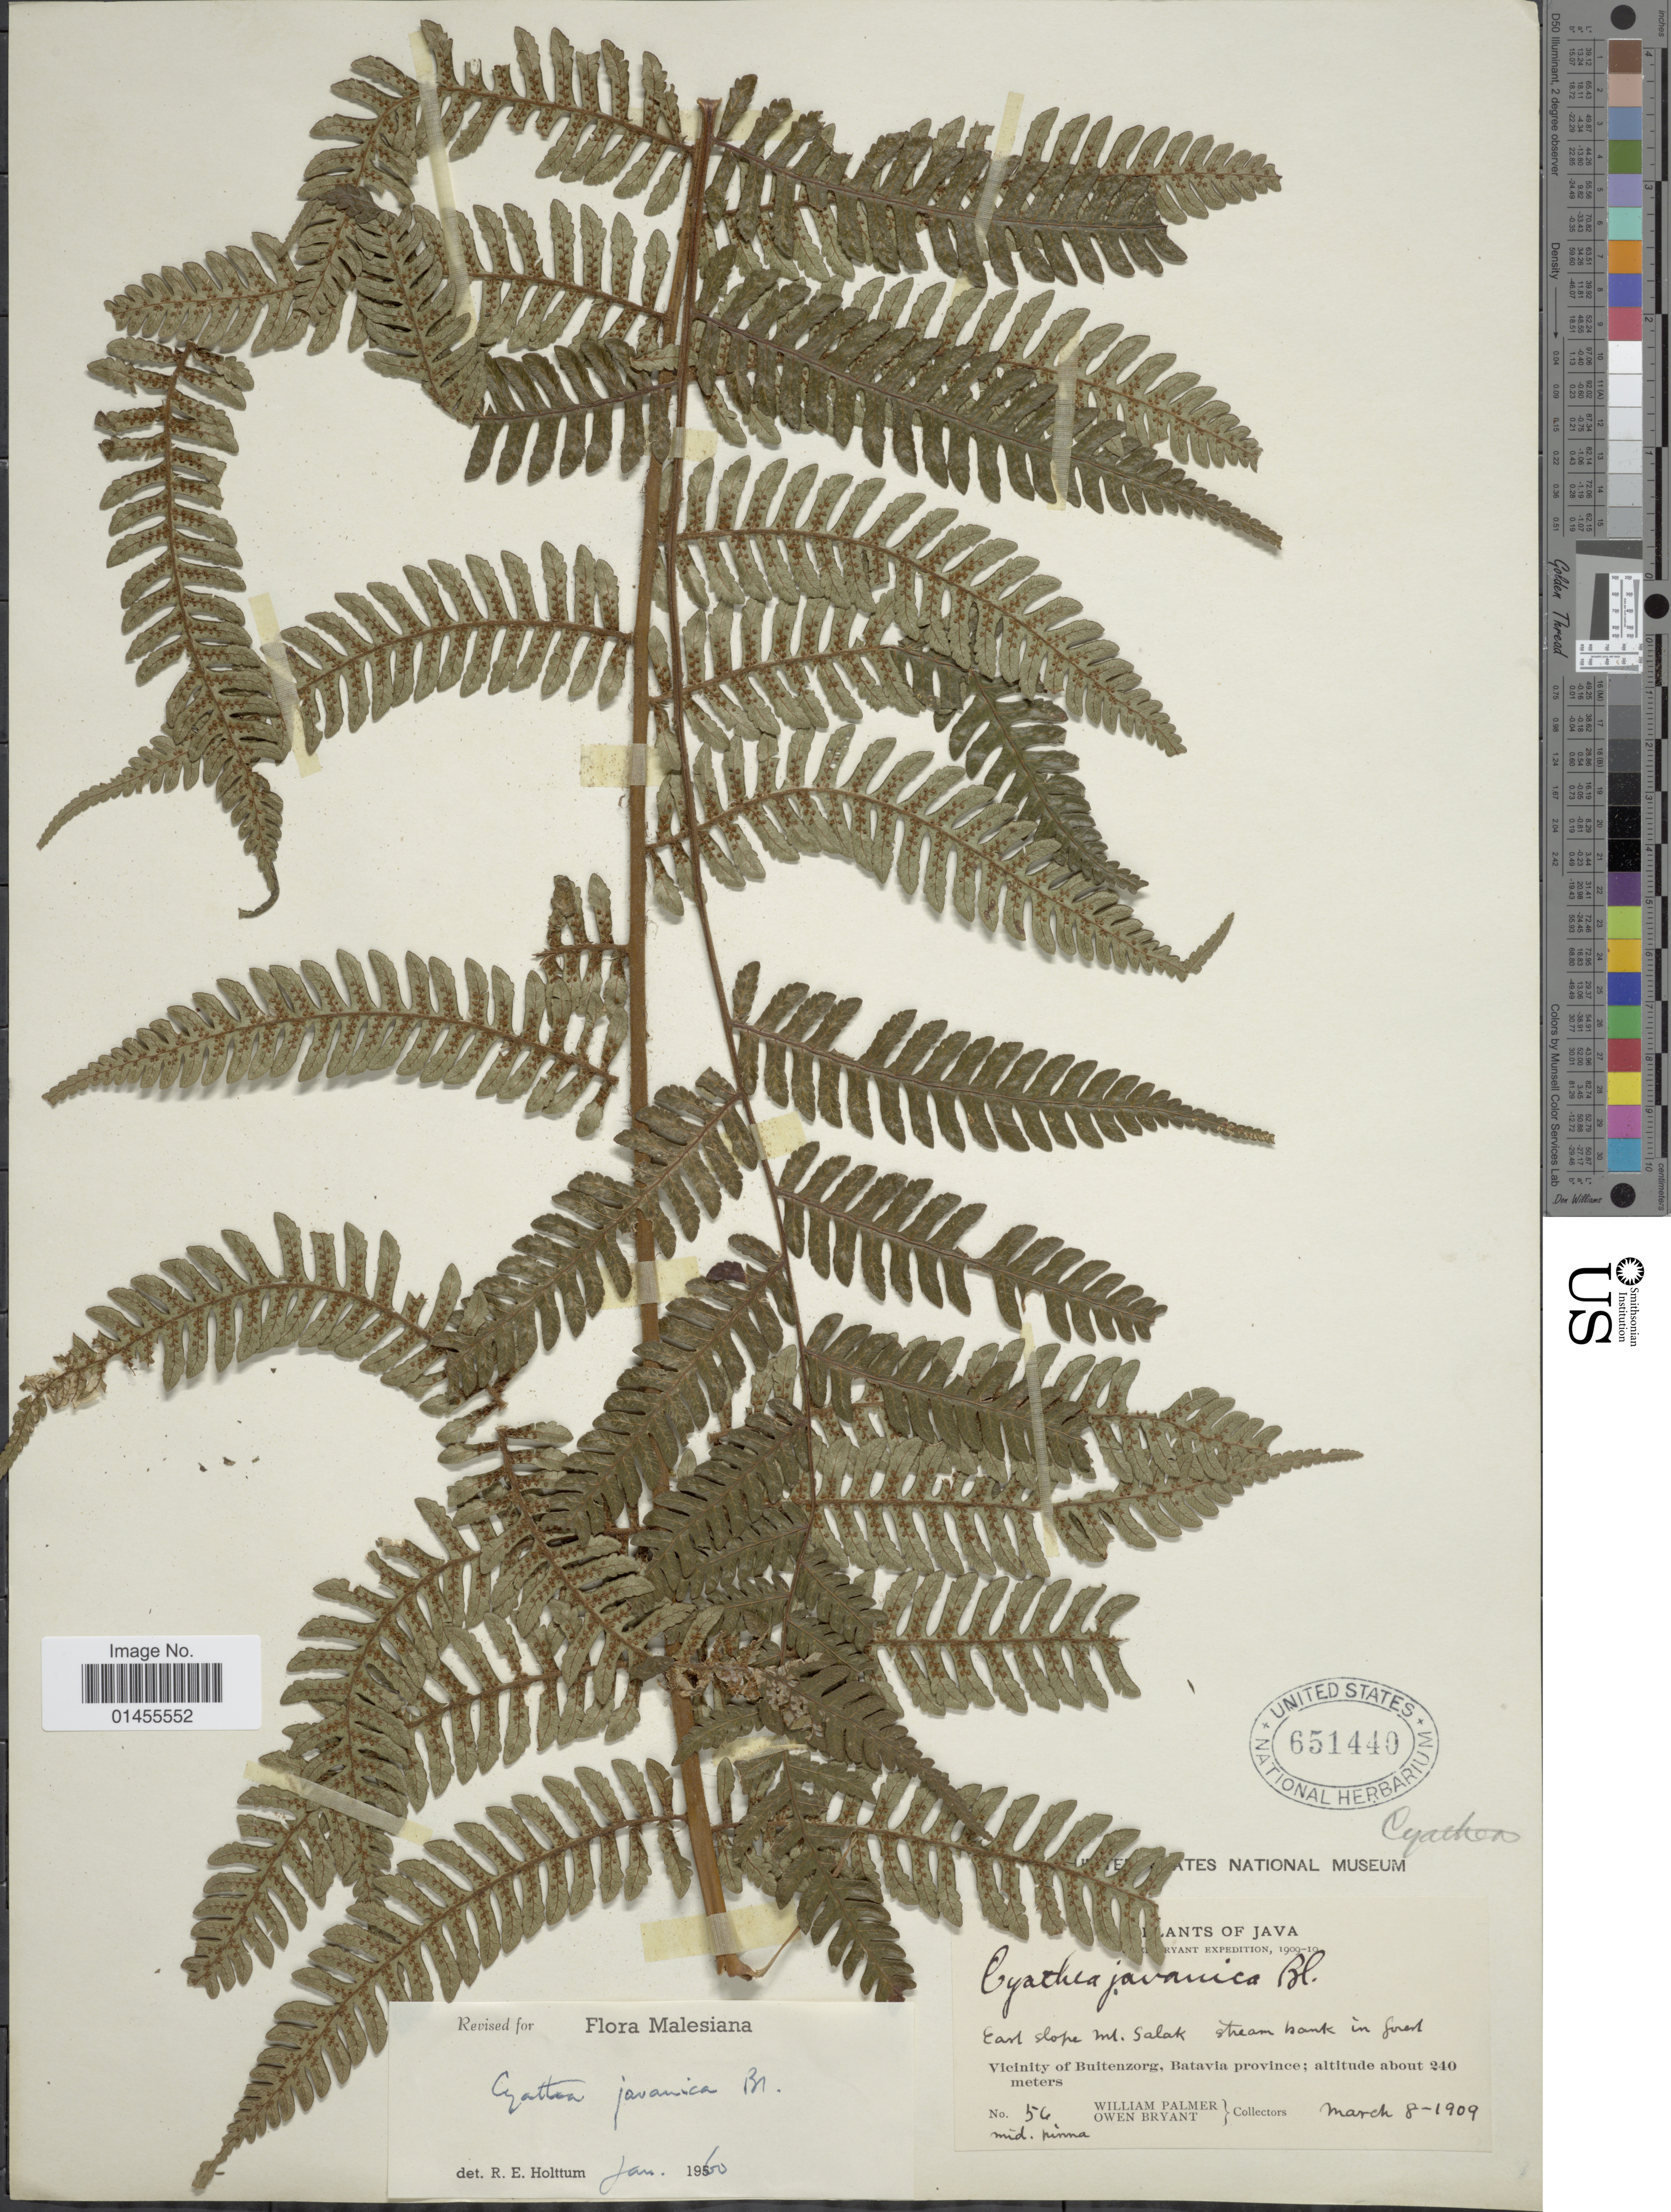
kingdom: Plantae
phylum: Tracheophyta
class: Polypodiopsida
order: Cyatheales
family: Cyatheaceae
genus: Alsophila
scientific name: Alsophila javanica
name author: (Blume) R.M. Tryon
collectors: W. Palmer & O. Bryant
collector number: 56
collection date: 1909-03-08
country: Indonesia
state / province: Java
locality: Vicinity of Buitenzorg, Batavia province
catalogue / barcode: US 651440